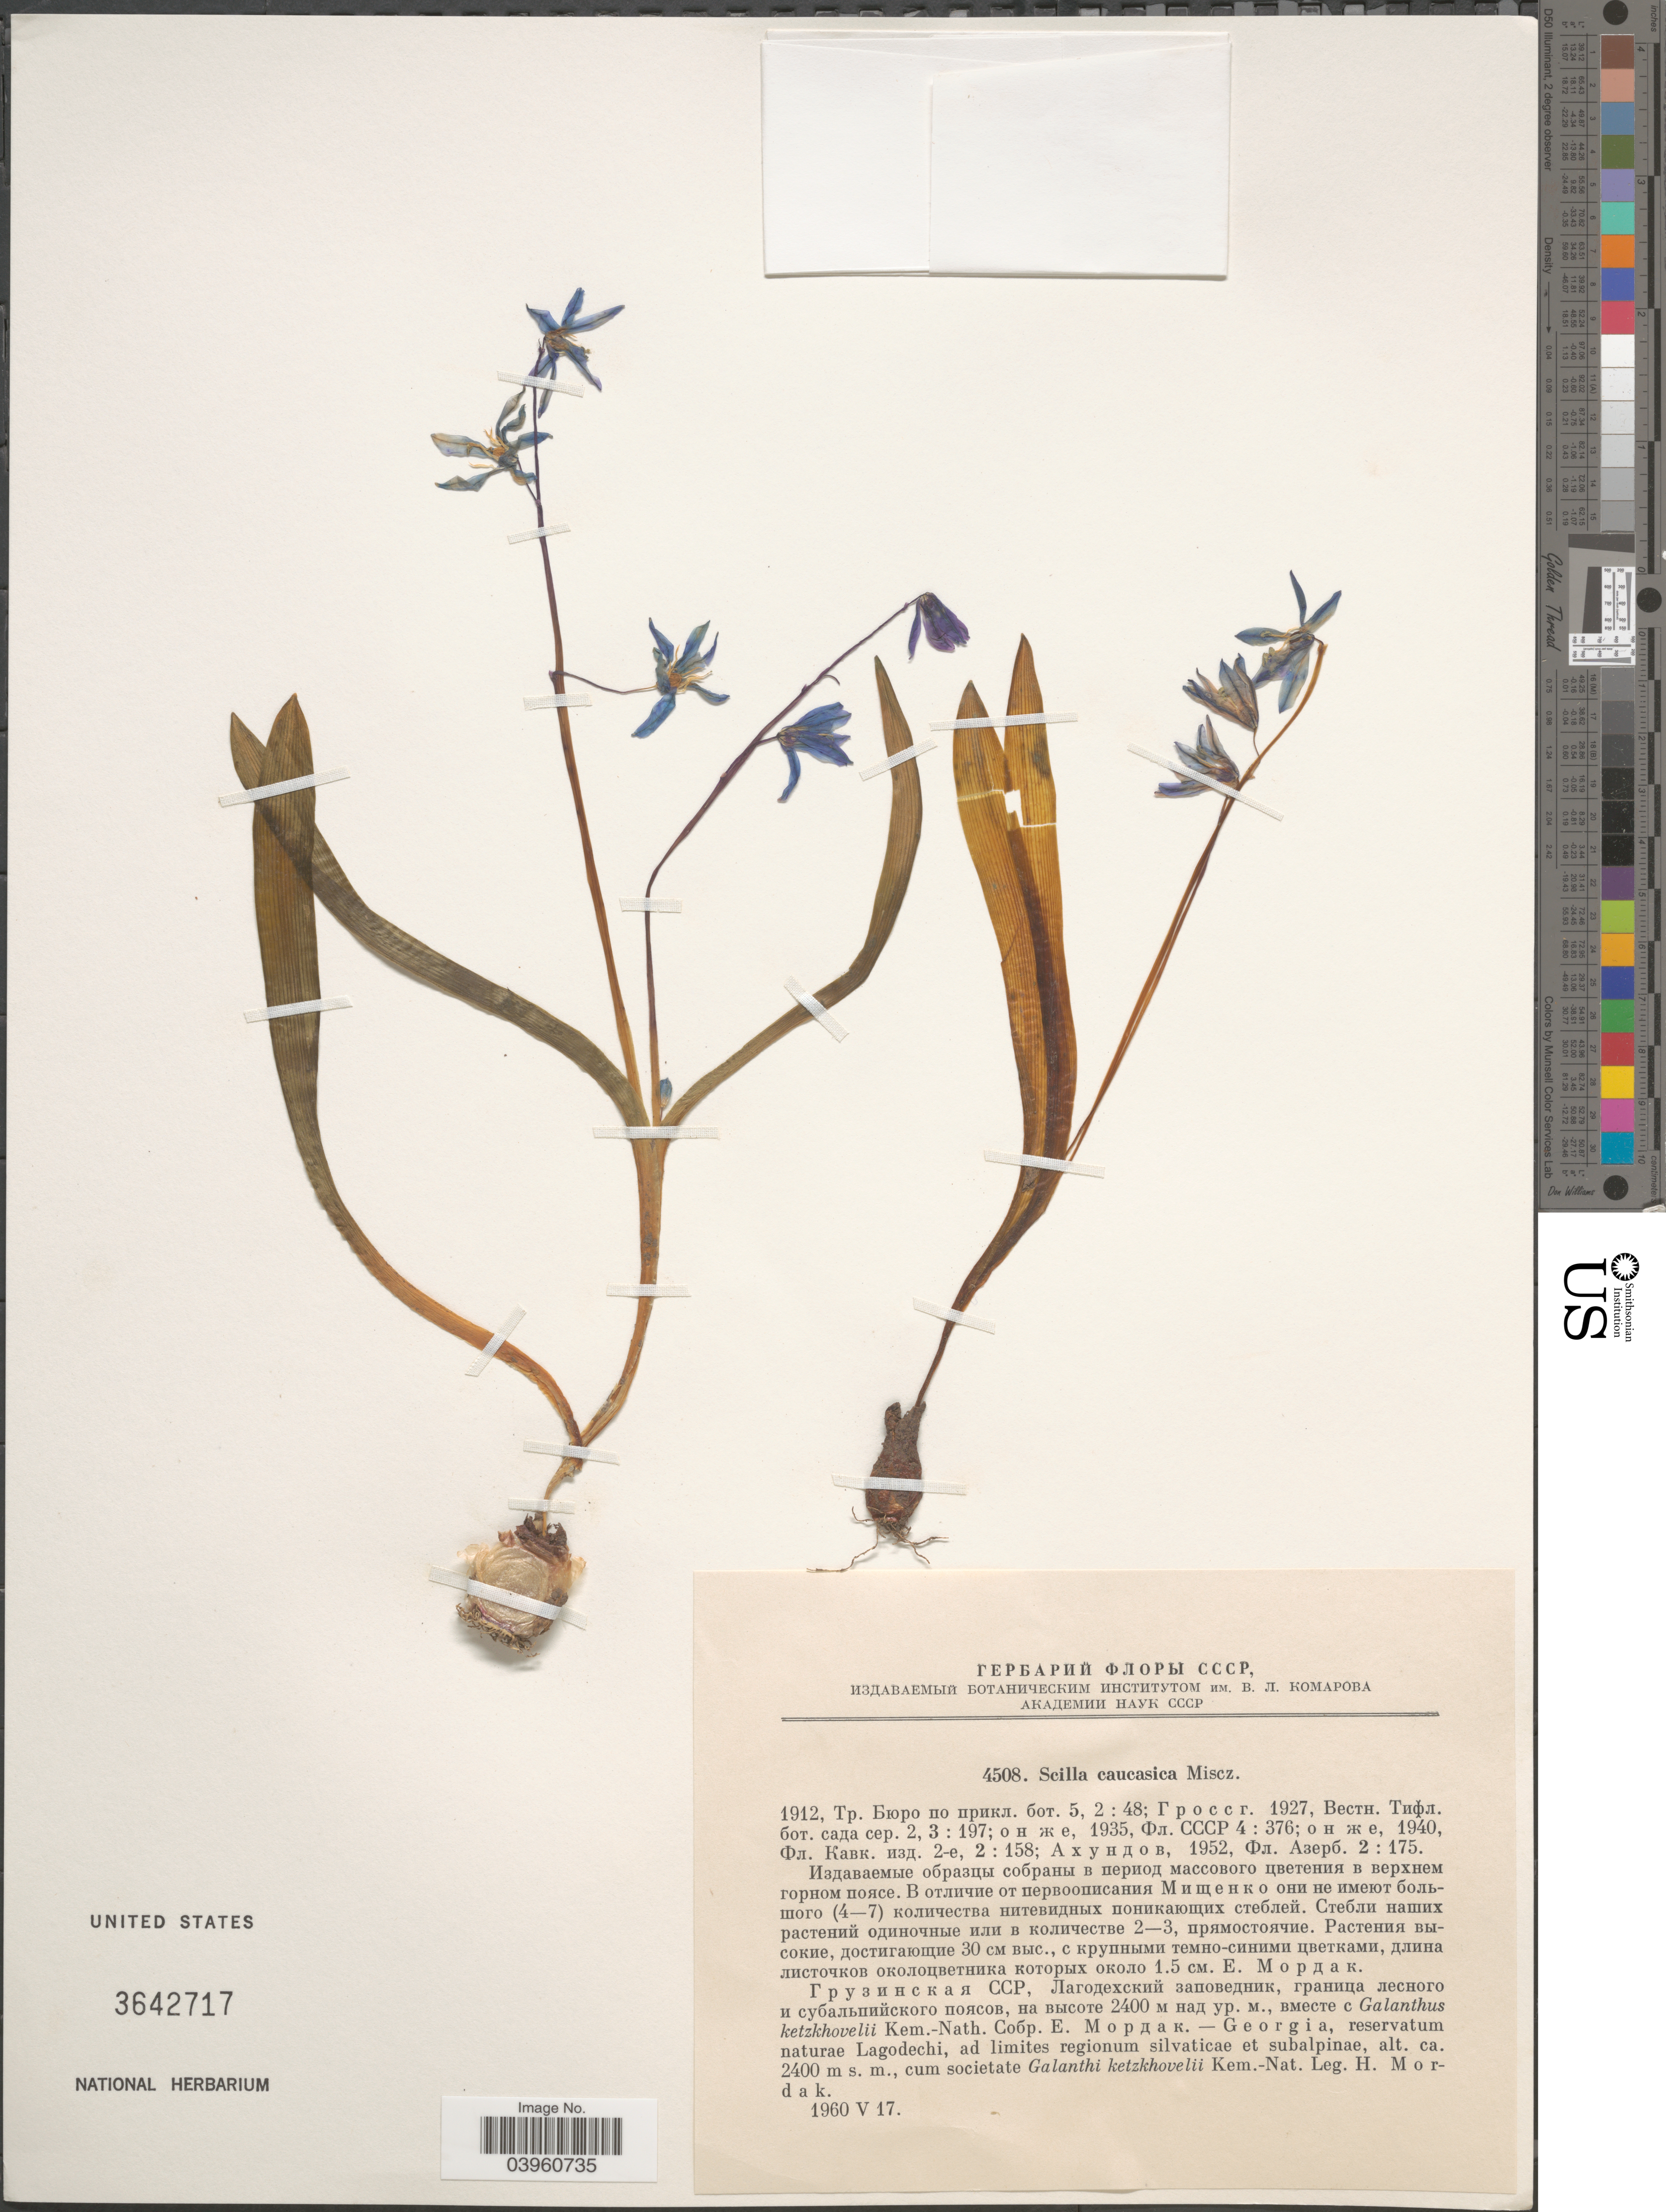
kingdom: Plantae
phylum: Tracheophyta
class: Liliopsida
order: Asparagales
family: Asparagaceae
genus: Scilla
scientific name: Scilla caucasica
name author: Miscz.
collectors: H. Mordak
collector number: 4508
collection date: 1960-05-17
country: Georgia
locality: Reservatum naturae Lagodechi, ad limites regionum silvaticae et subalpinae.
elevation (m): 2400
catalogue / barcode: US 3642717